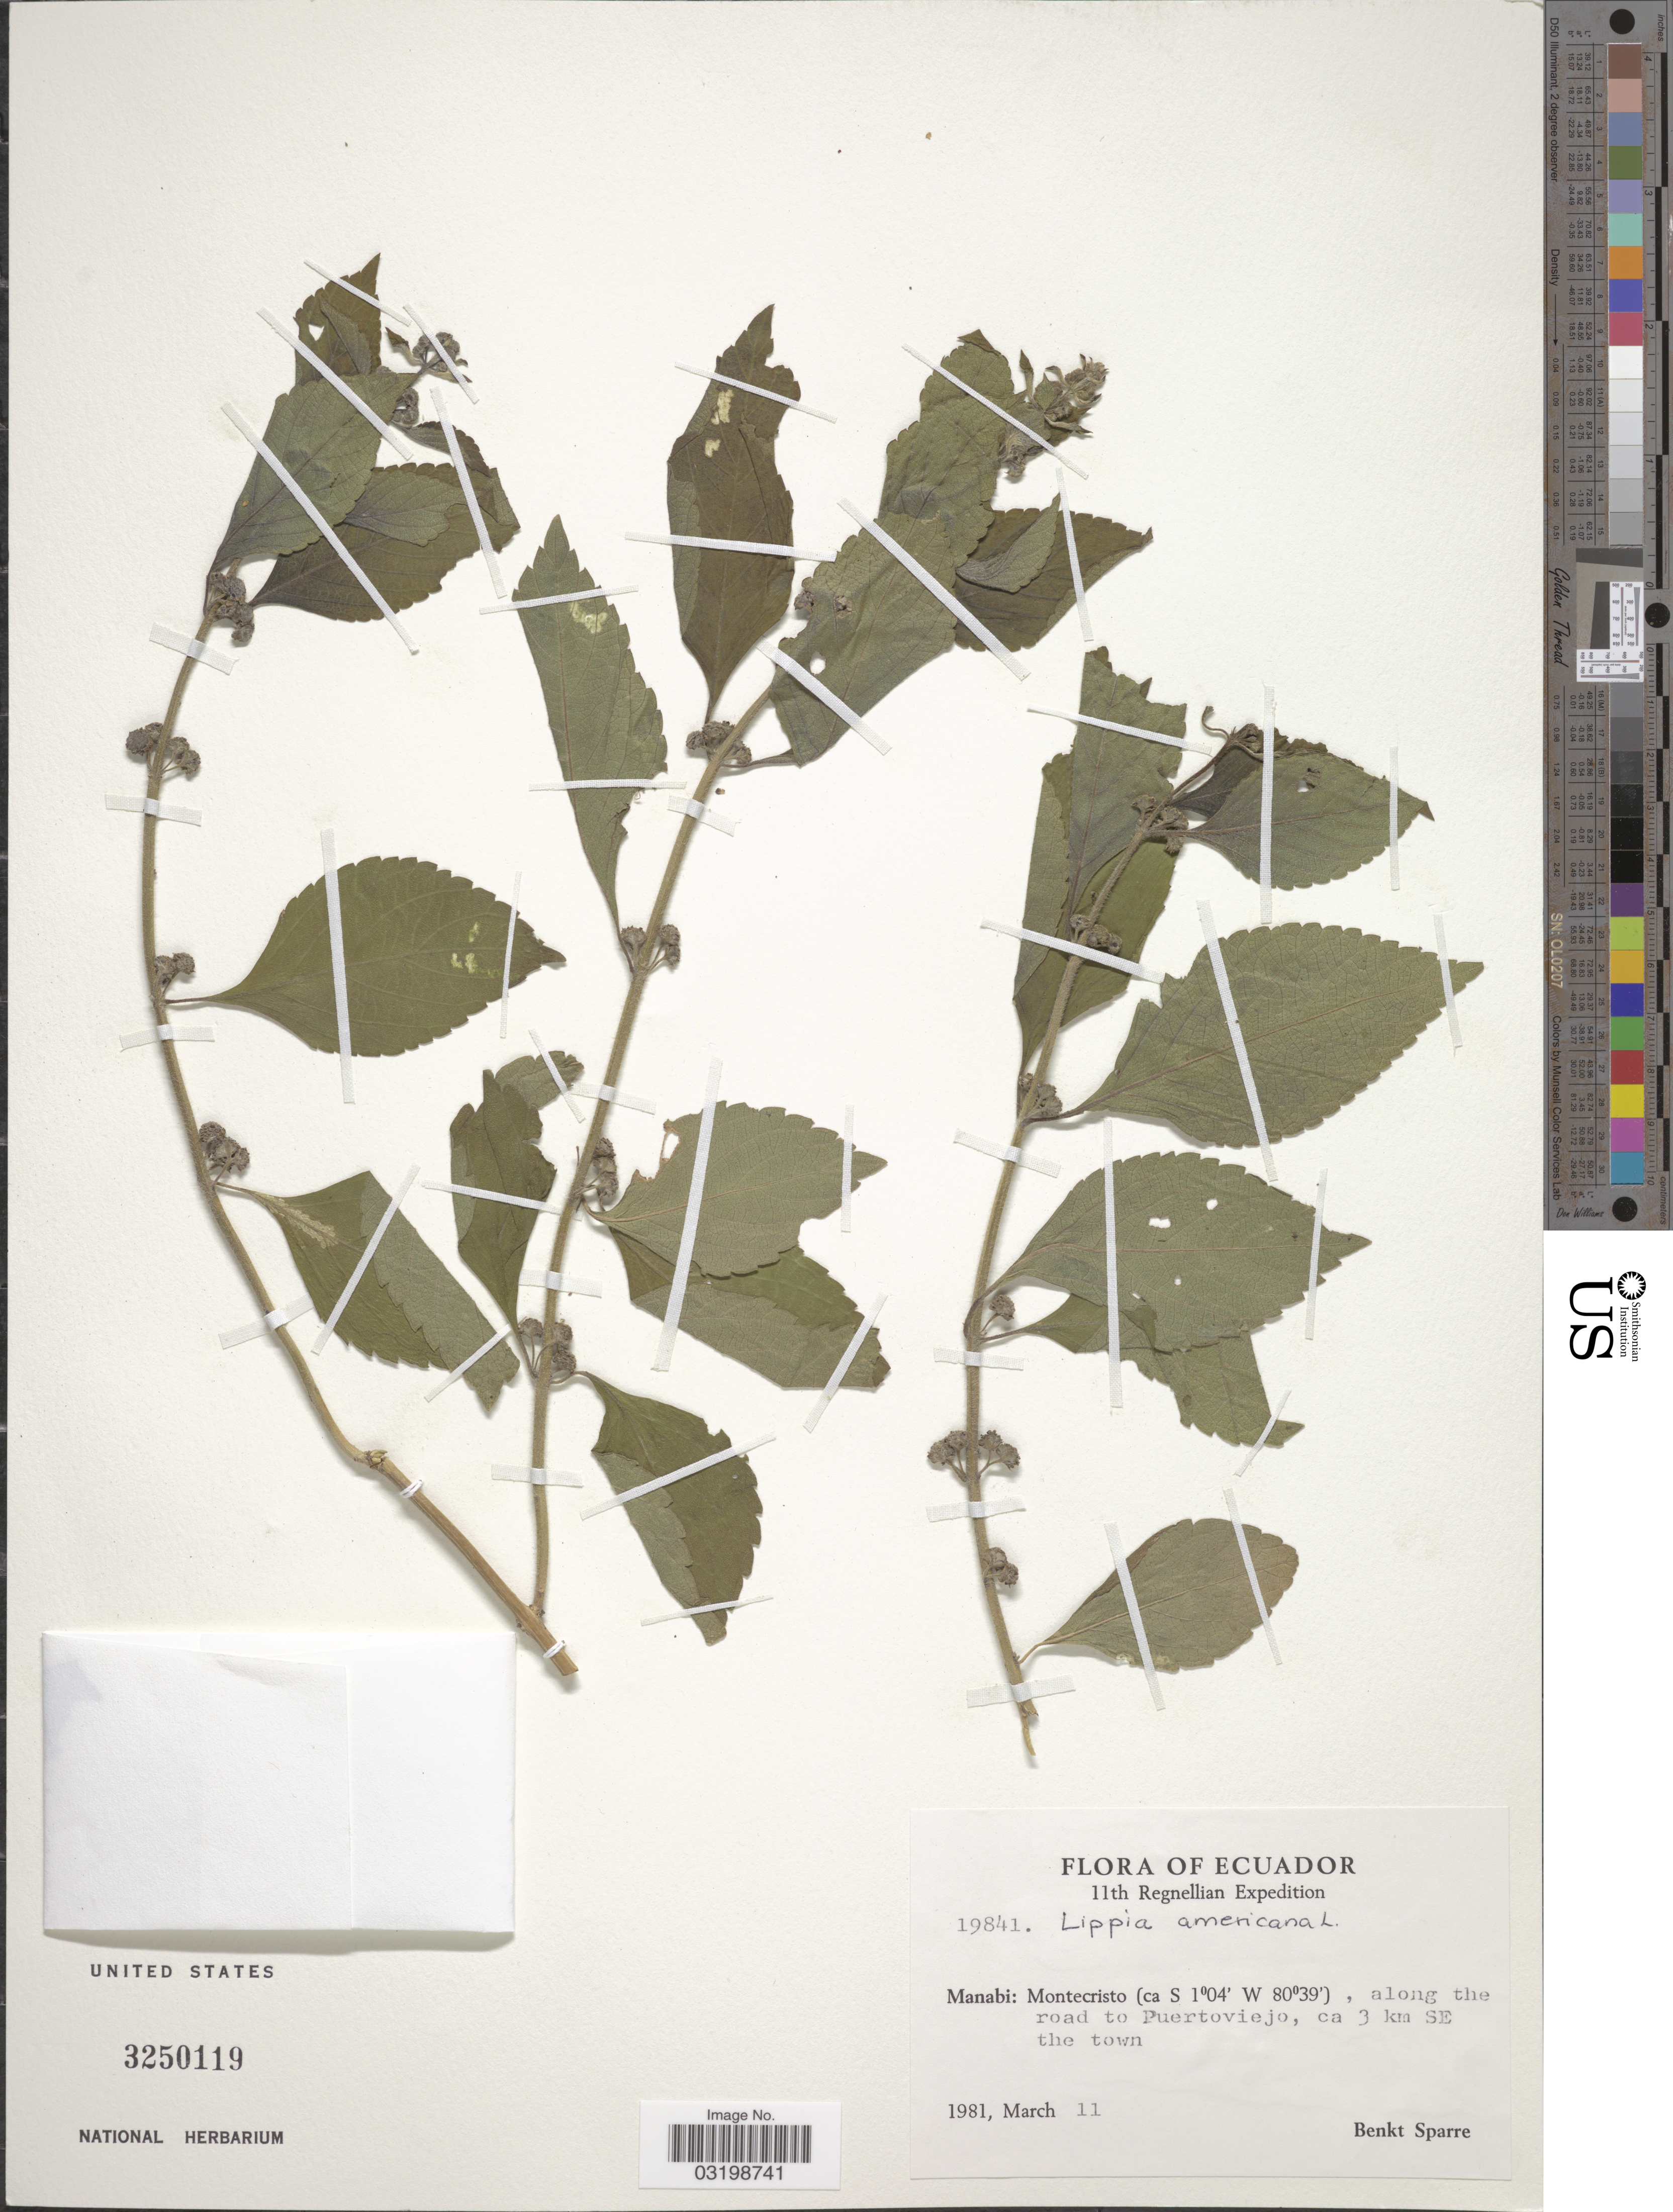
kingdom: Plantae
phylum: Tracheophyta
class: Magnoliopsida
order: Lamiales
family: Verbenaceae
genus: Lippia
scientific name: Lippia americana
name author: L.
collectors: B. Sparre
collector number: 19841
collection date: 1981-03-11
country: Ecuador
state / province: Manabí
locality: Montecristo, along the road to Puertoviejo, ca 3 km SE the town.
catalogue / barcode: US 3250119